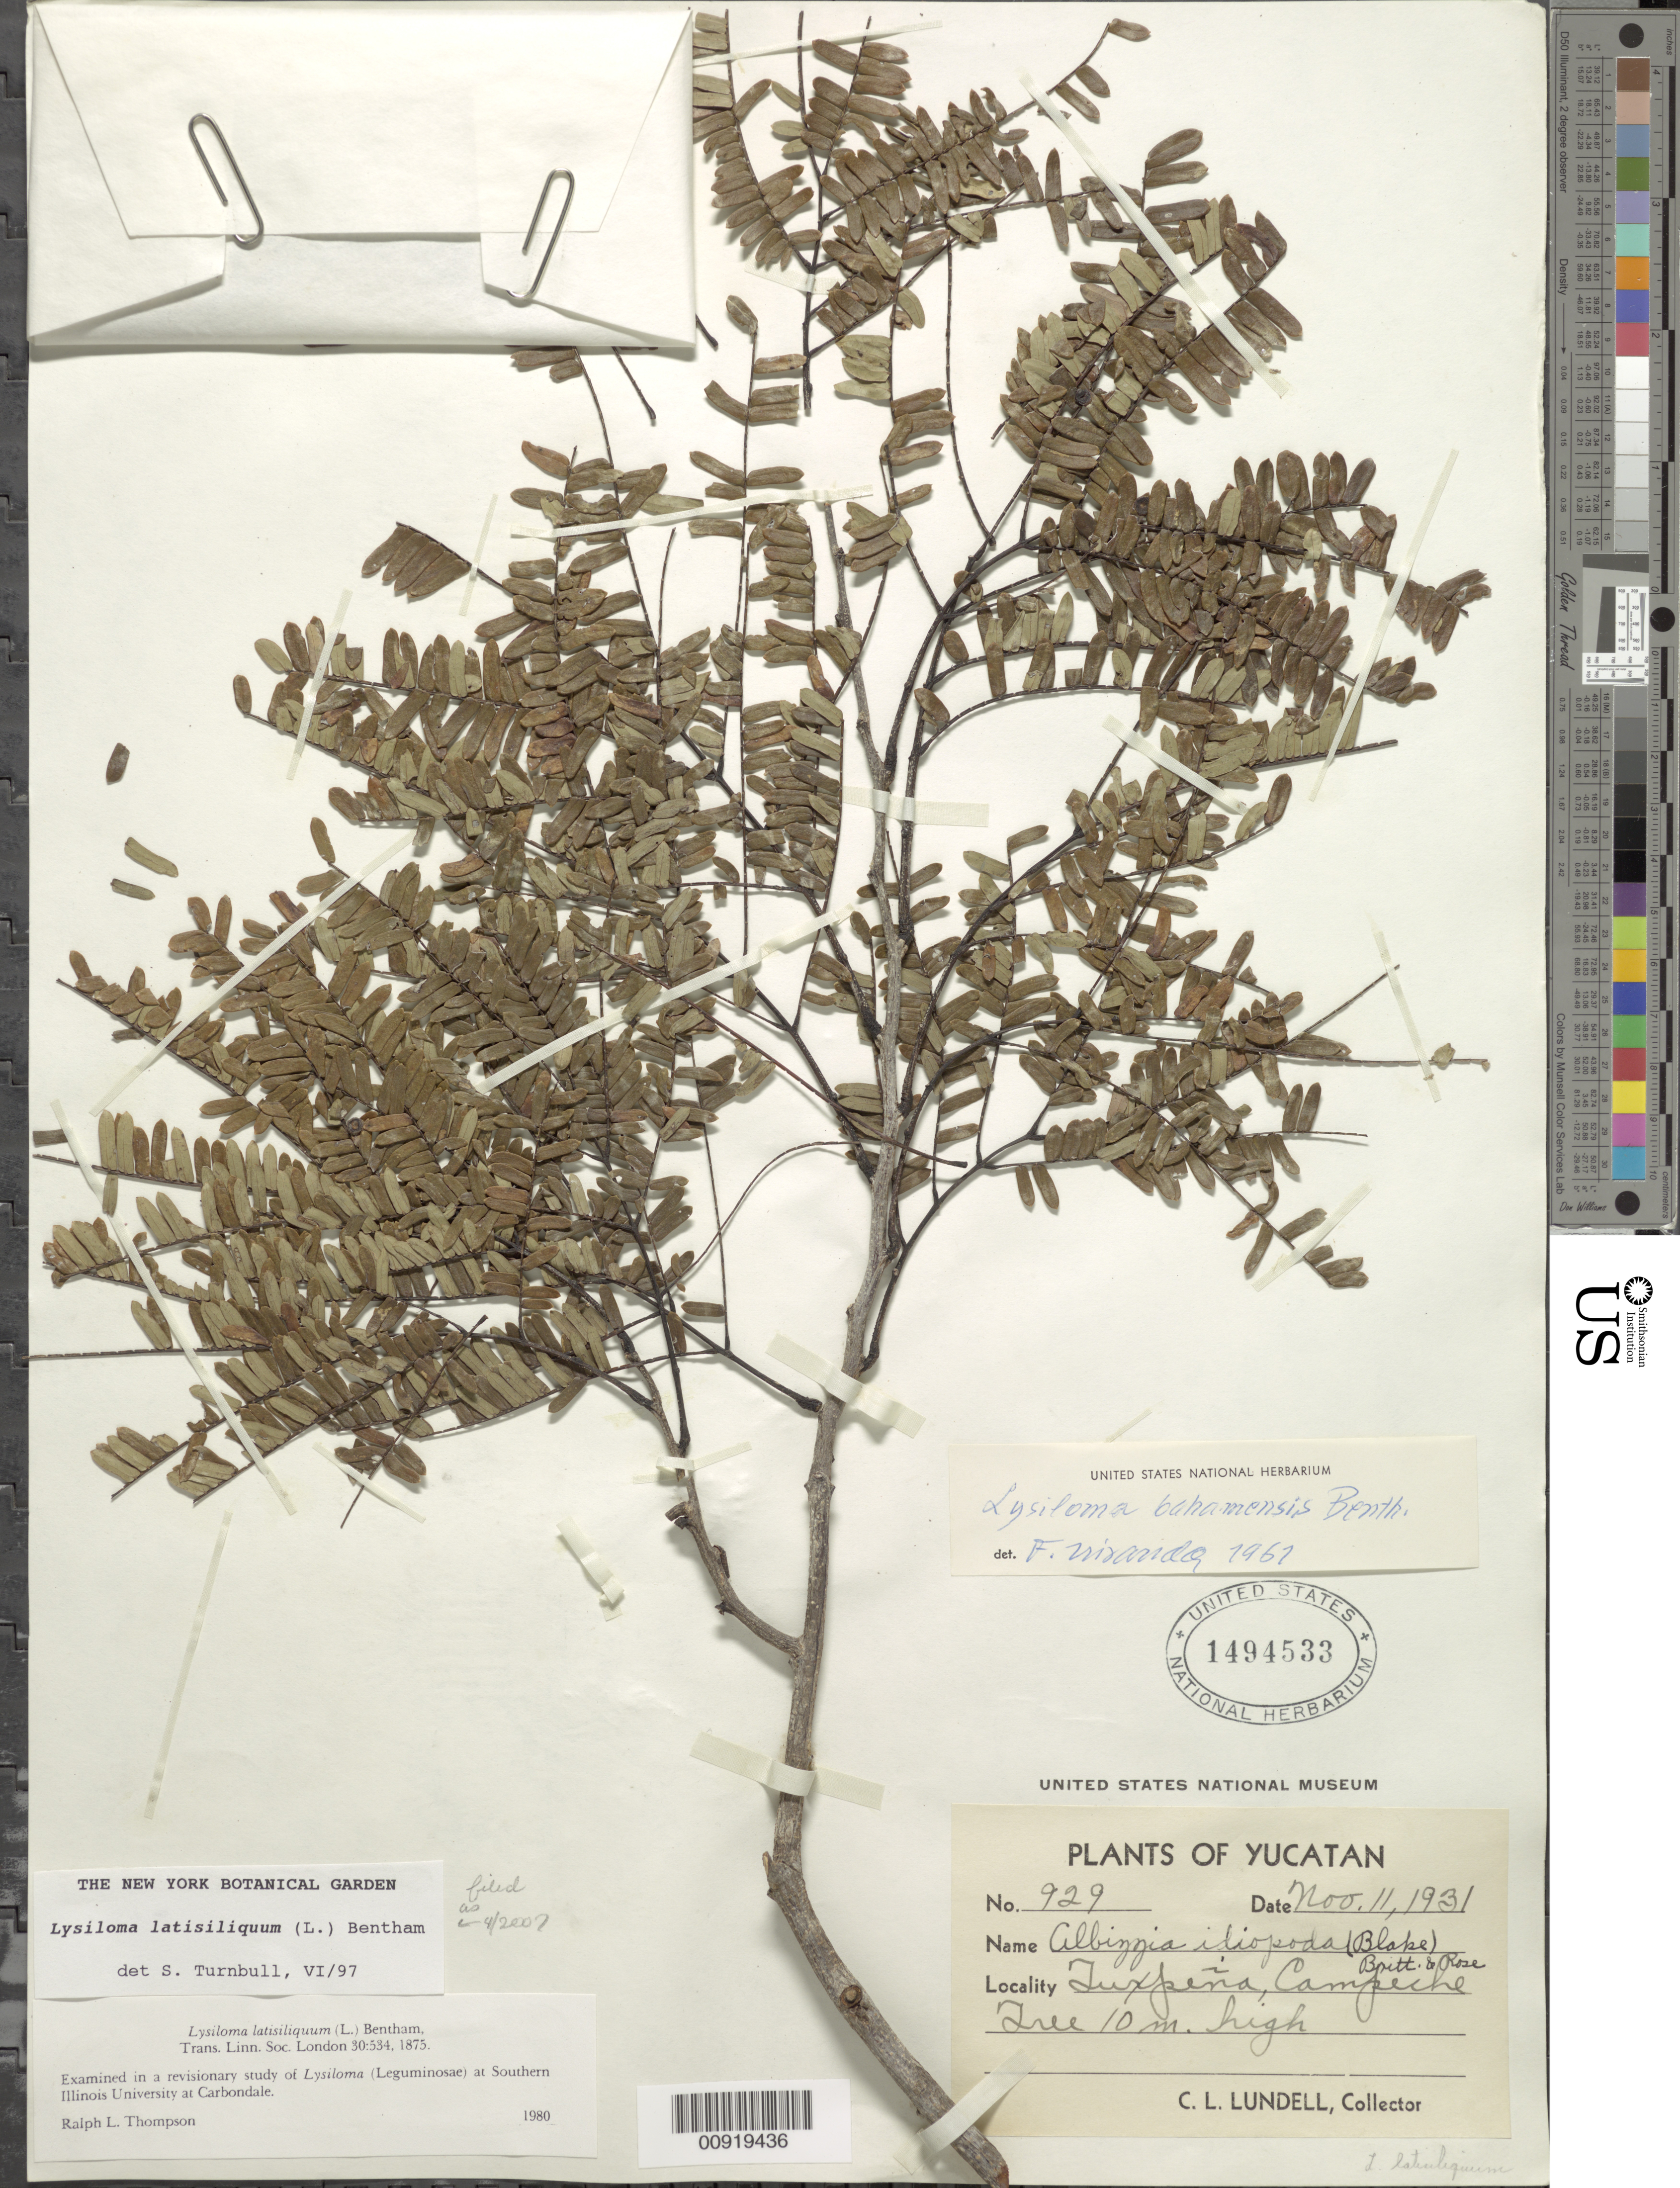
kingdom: Plantae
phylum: Tracheophyta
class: Magnoliopsida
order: Fabales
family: Fabaceae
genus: Lysiloma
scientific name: Lysiloma latisiliquum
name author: (L.) Benth.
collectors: C. L. Lundell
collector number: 929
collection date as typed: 11 Nov 1931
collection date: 1931-11-11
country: Mexico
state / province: Campeche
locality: Tuxpeña, Campeche.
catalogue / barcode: US 1494533